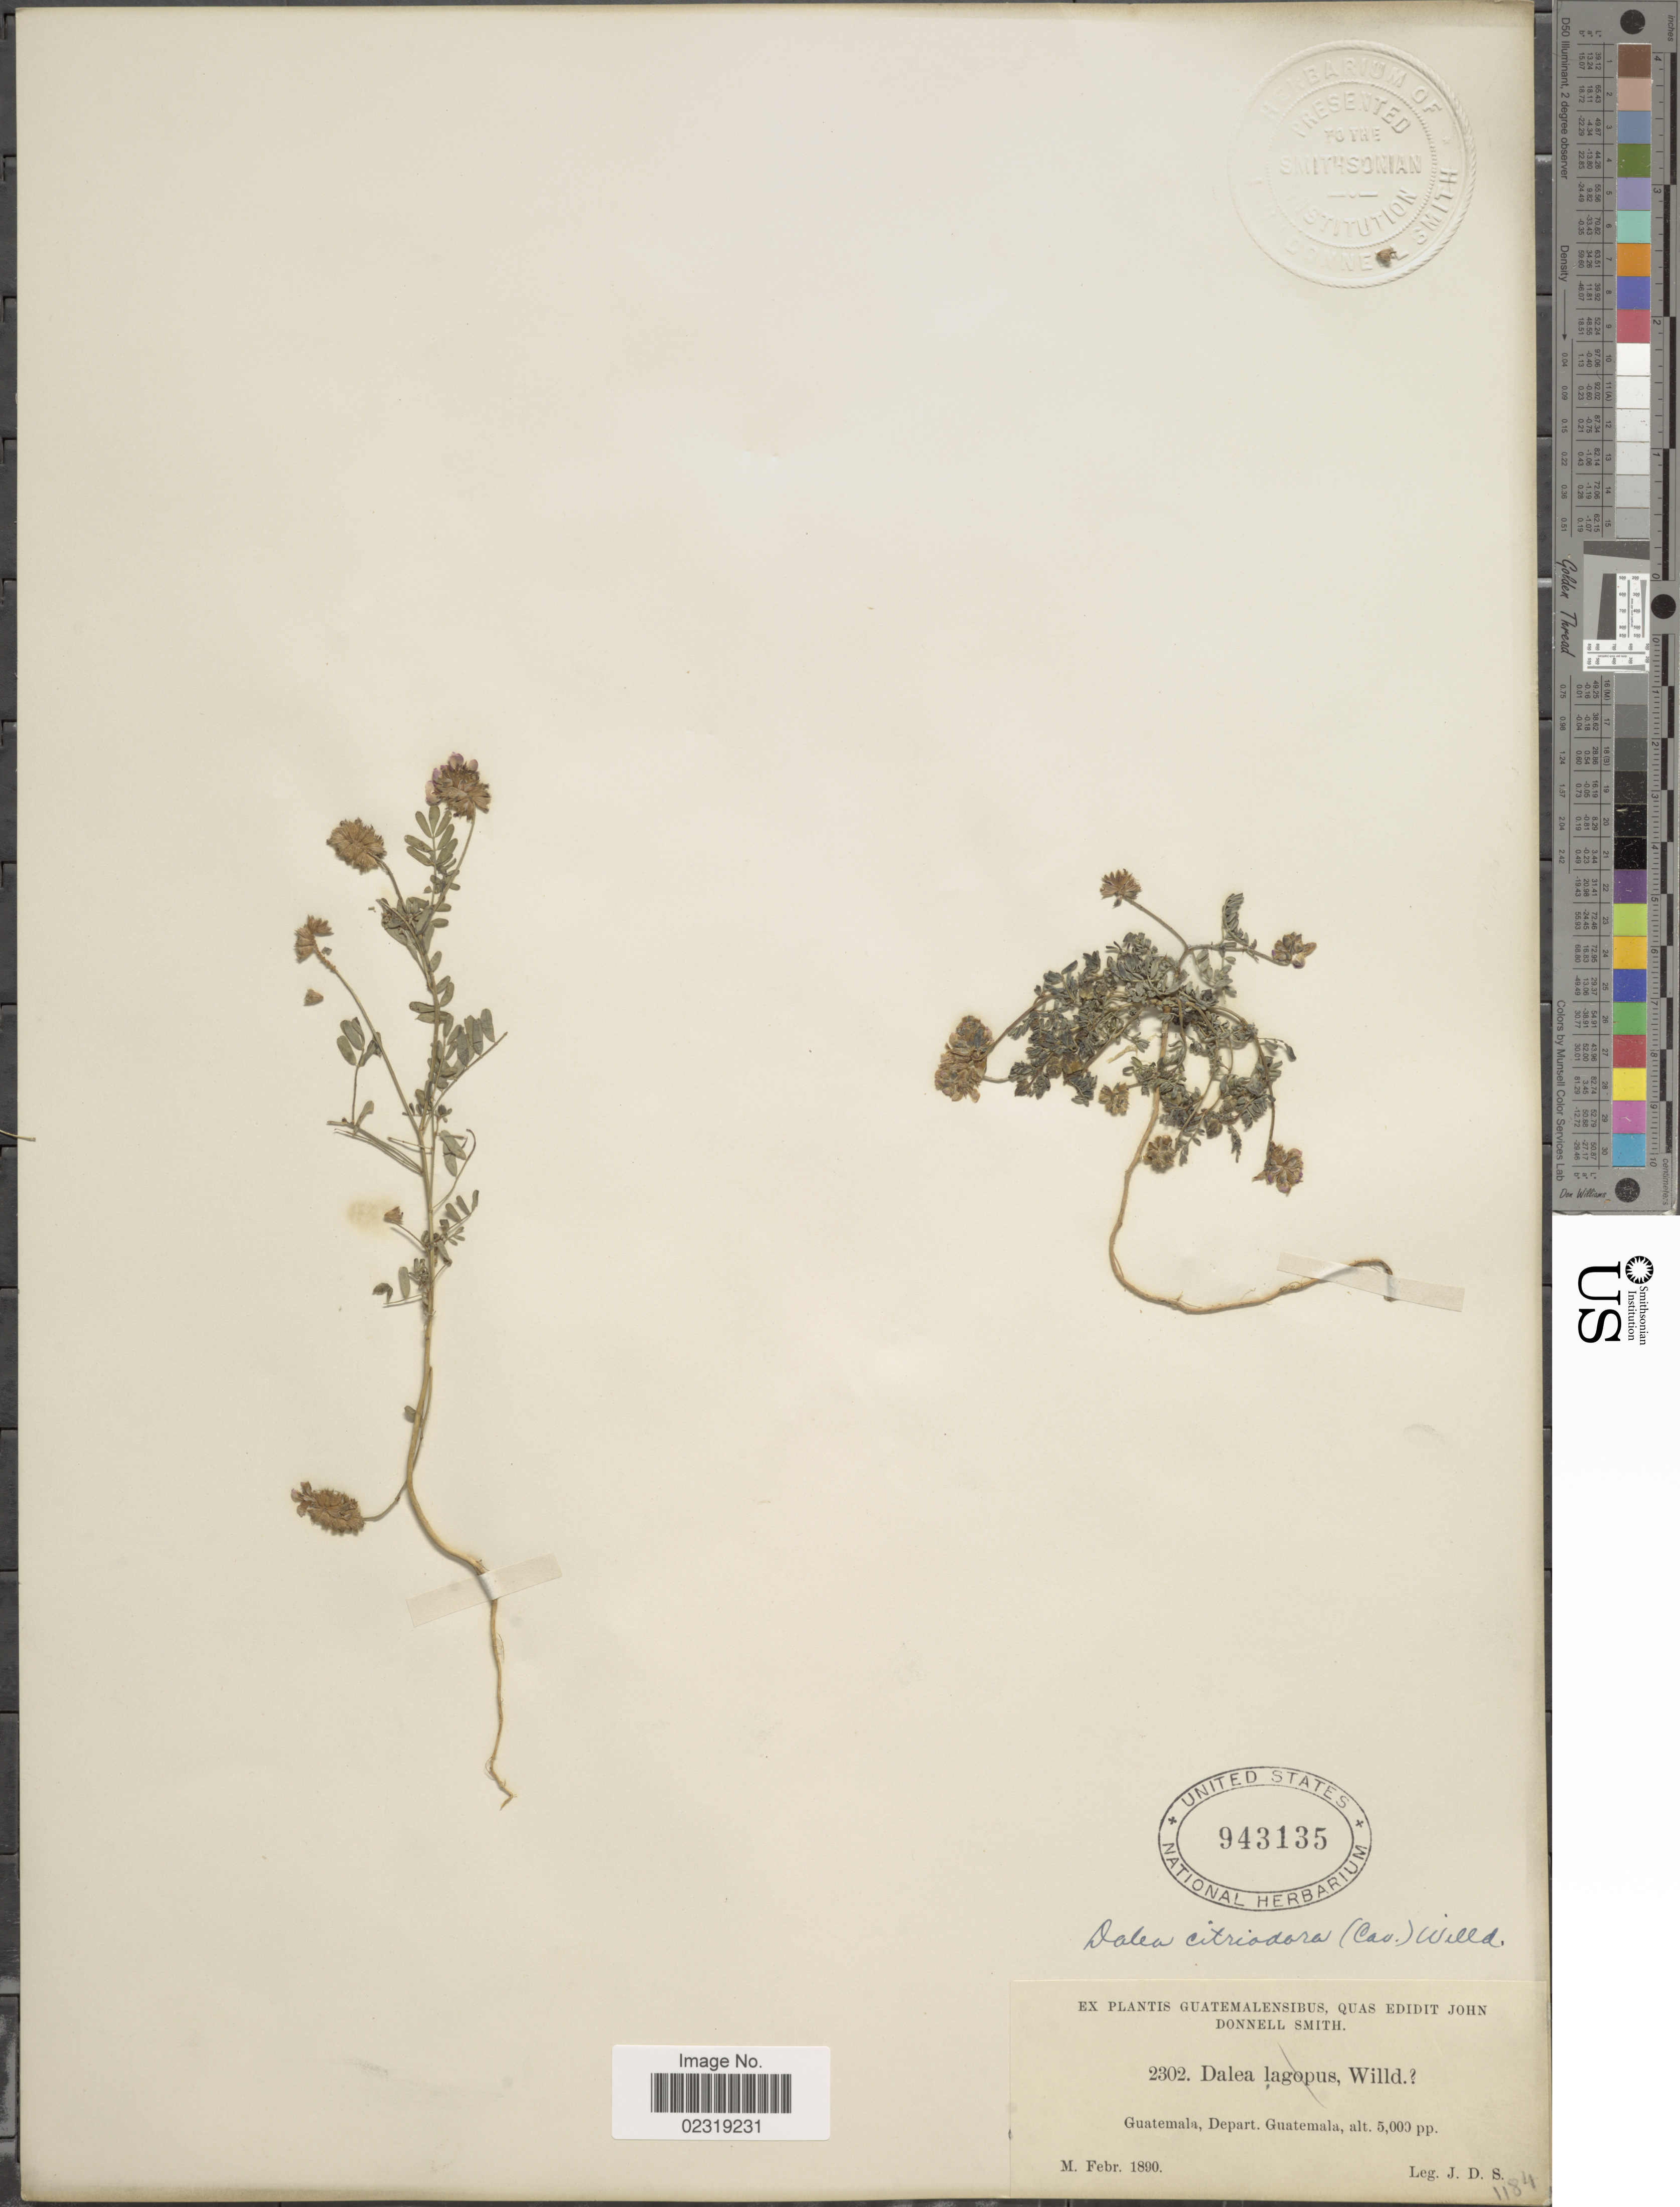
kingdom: Plantae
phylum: Tracheophyta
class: Magnoliopsida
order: Fabales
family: Fabaceae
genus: Dalea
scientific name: Dalea foliolosa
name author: (Aiton) Barneby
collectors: J. Donnell Smith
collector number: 2302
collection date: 1890-02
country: Guatemala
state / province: Guatemala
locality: Guatemala, Depart. Guatemala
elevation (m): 1524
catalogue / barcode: US 943135